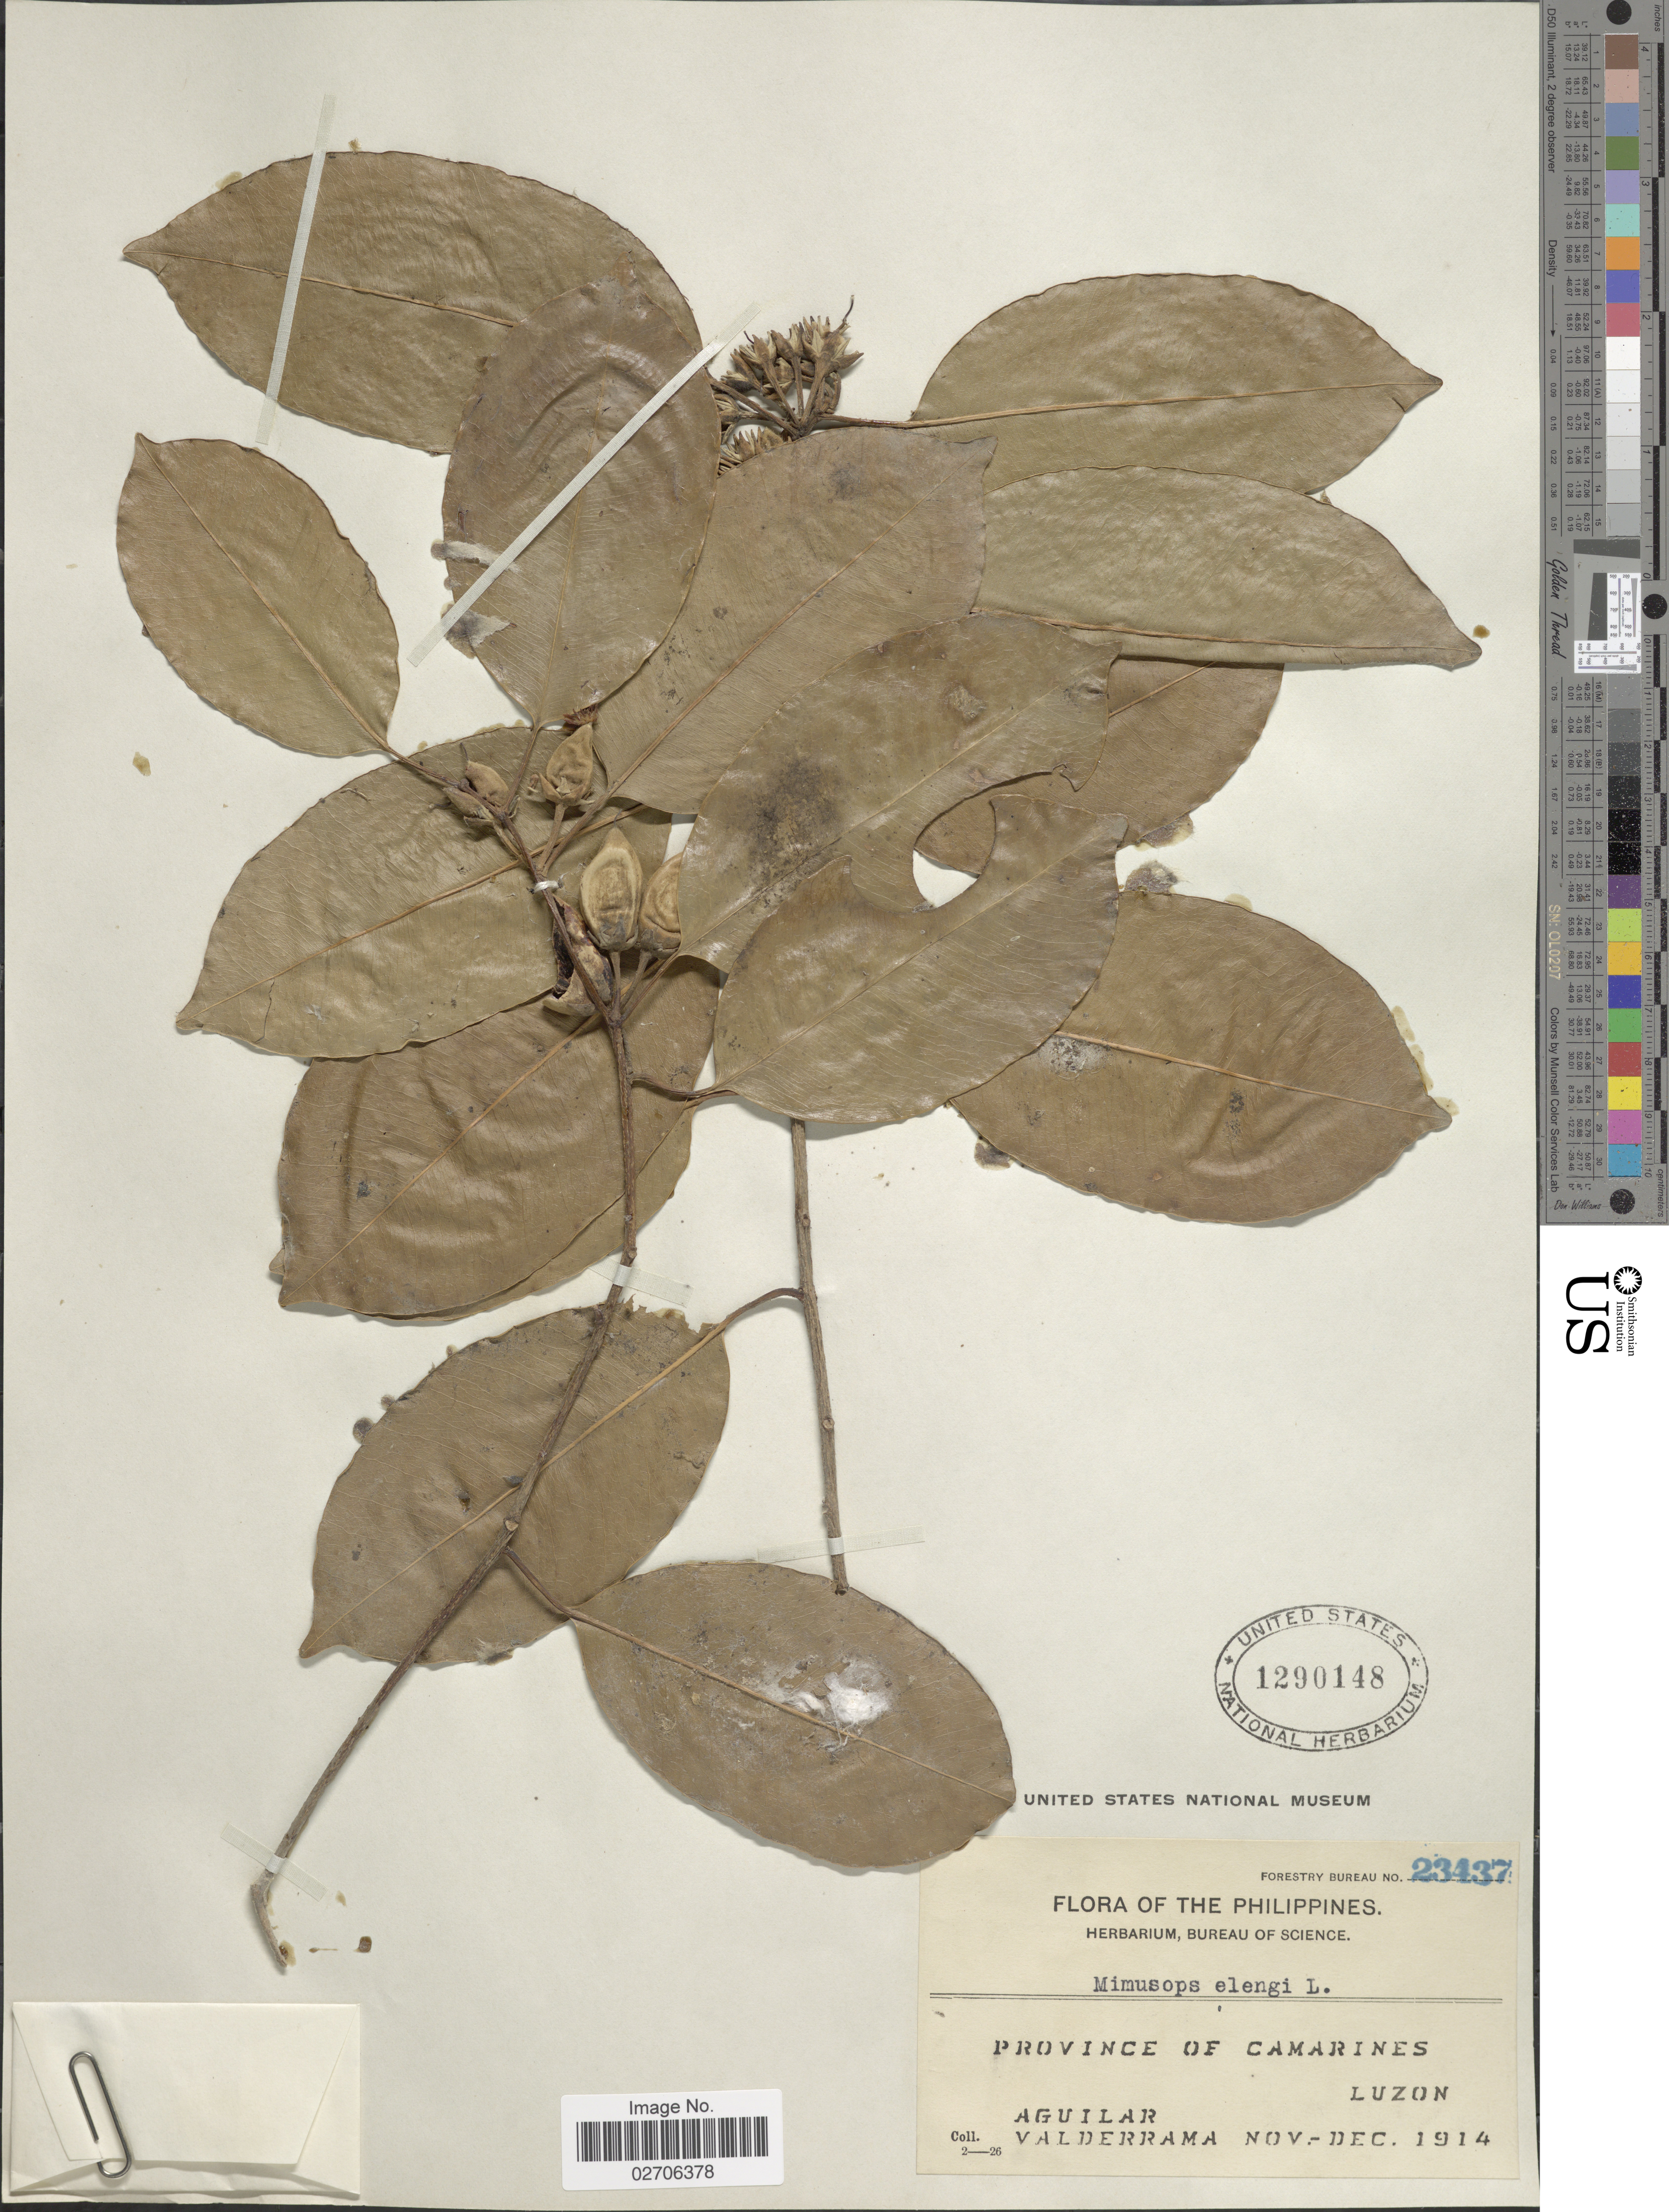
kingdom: Plantae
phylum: Tracheophyta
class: Magnoliopsida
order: Ericales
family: Sapotaceae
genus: Mimusops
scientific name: Mimusops djave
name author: Engl.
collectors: -. Aguilar & -. Valderrama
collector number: Forestry Bureau 23437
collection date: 1914-11/1914-12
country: Philippines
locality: Province of Camarines, Luzon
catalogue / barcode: US 1290148